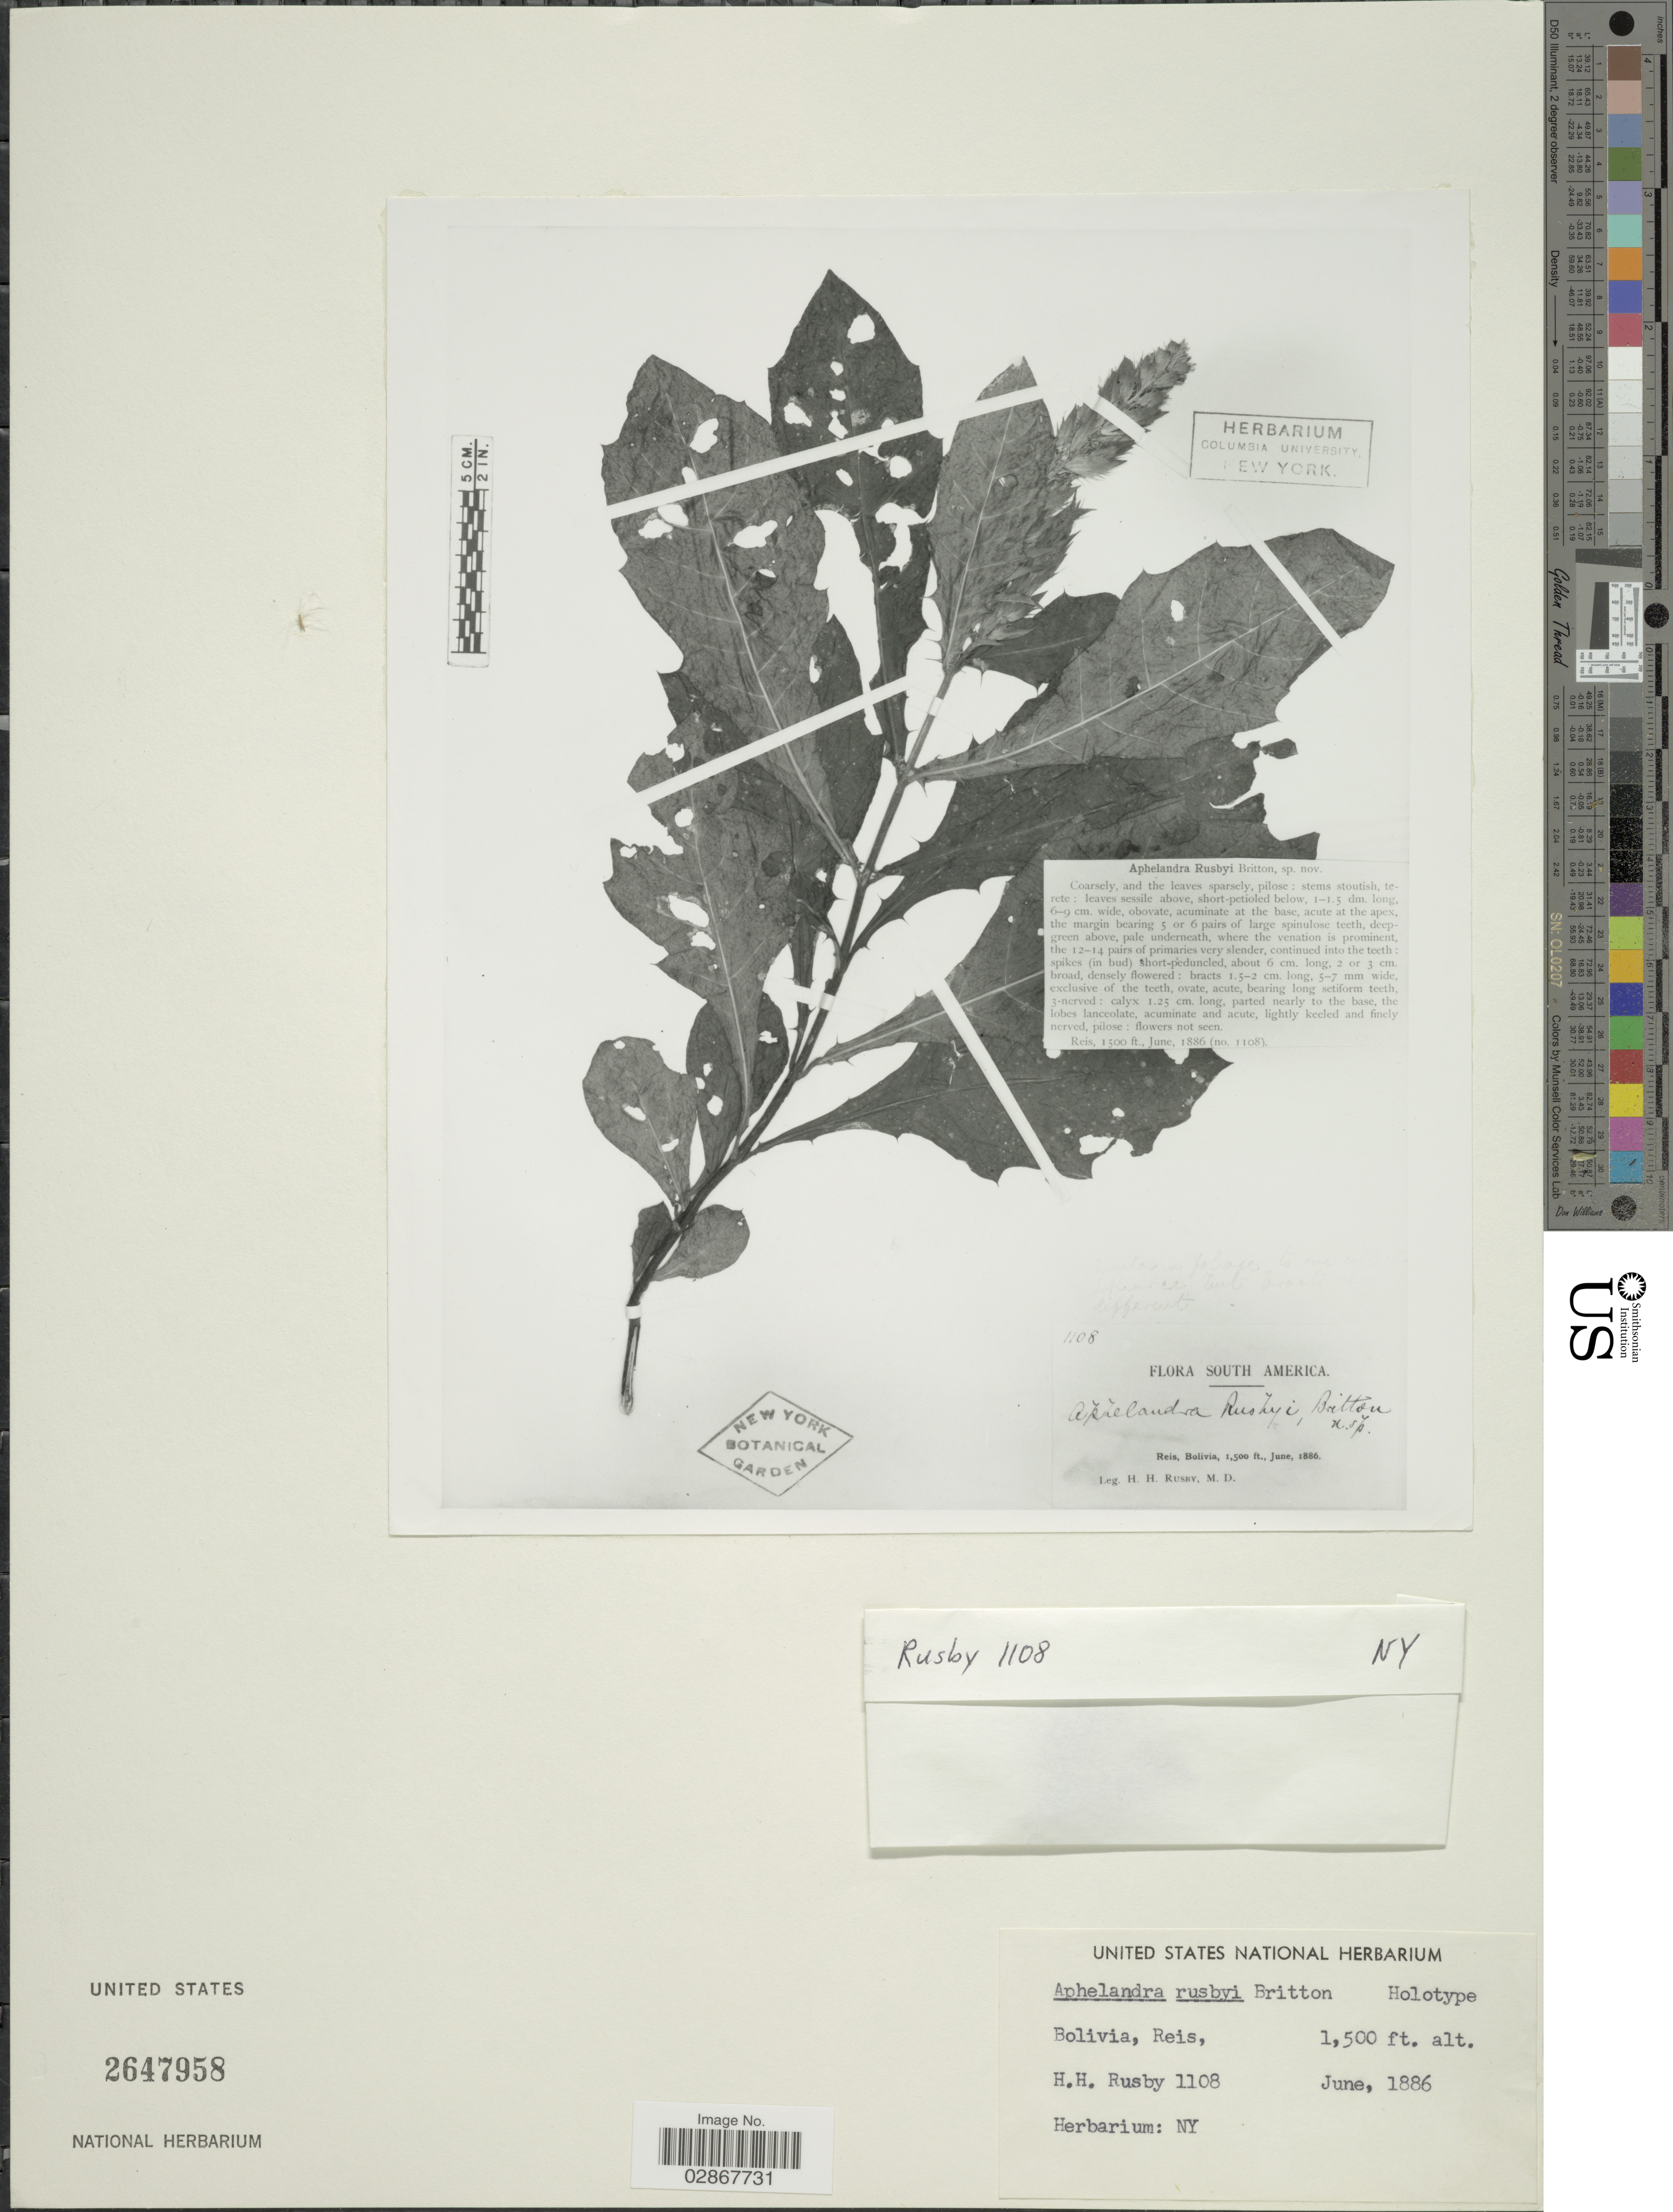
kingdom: Plantae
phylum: Tracheophyta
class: Magnoliopsida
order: Lamiales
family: Acanthaceae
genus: Aphelandra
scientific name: Aphelandra rusbyi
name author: Britton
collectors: H. H. Rusby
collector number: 1108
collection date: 1886-06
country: Bolivia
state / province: Pando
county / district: Nicolas Suarez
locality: Reis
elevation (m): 457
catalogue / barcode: US 2647958